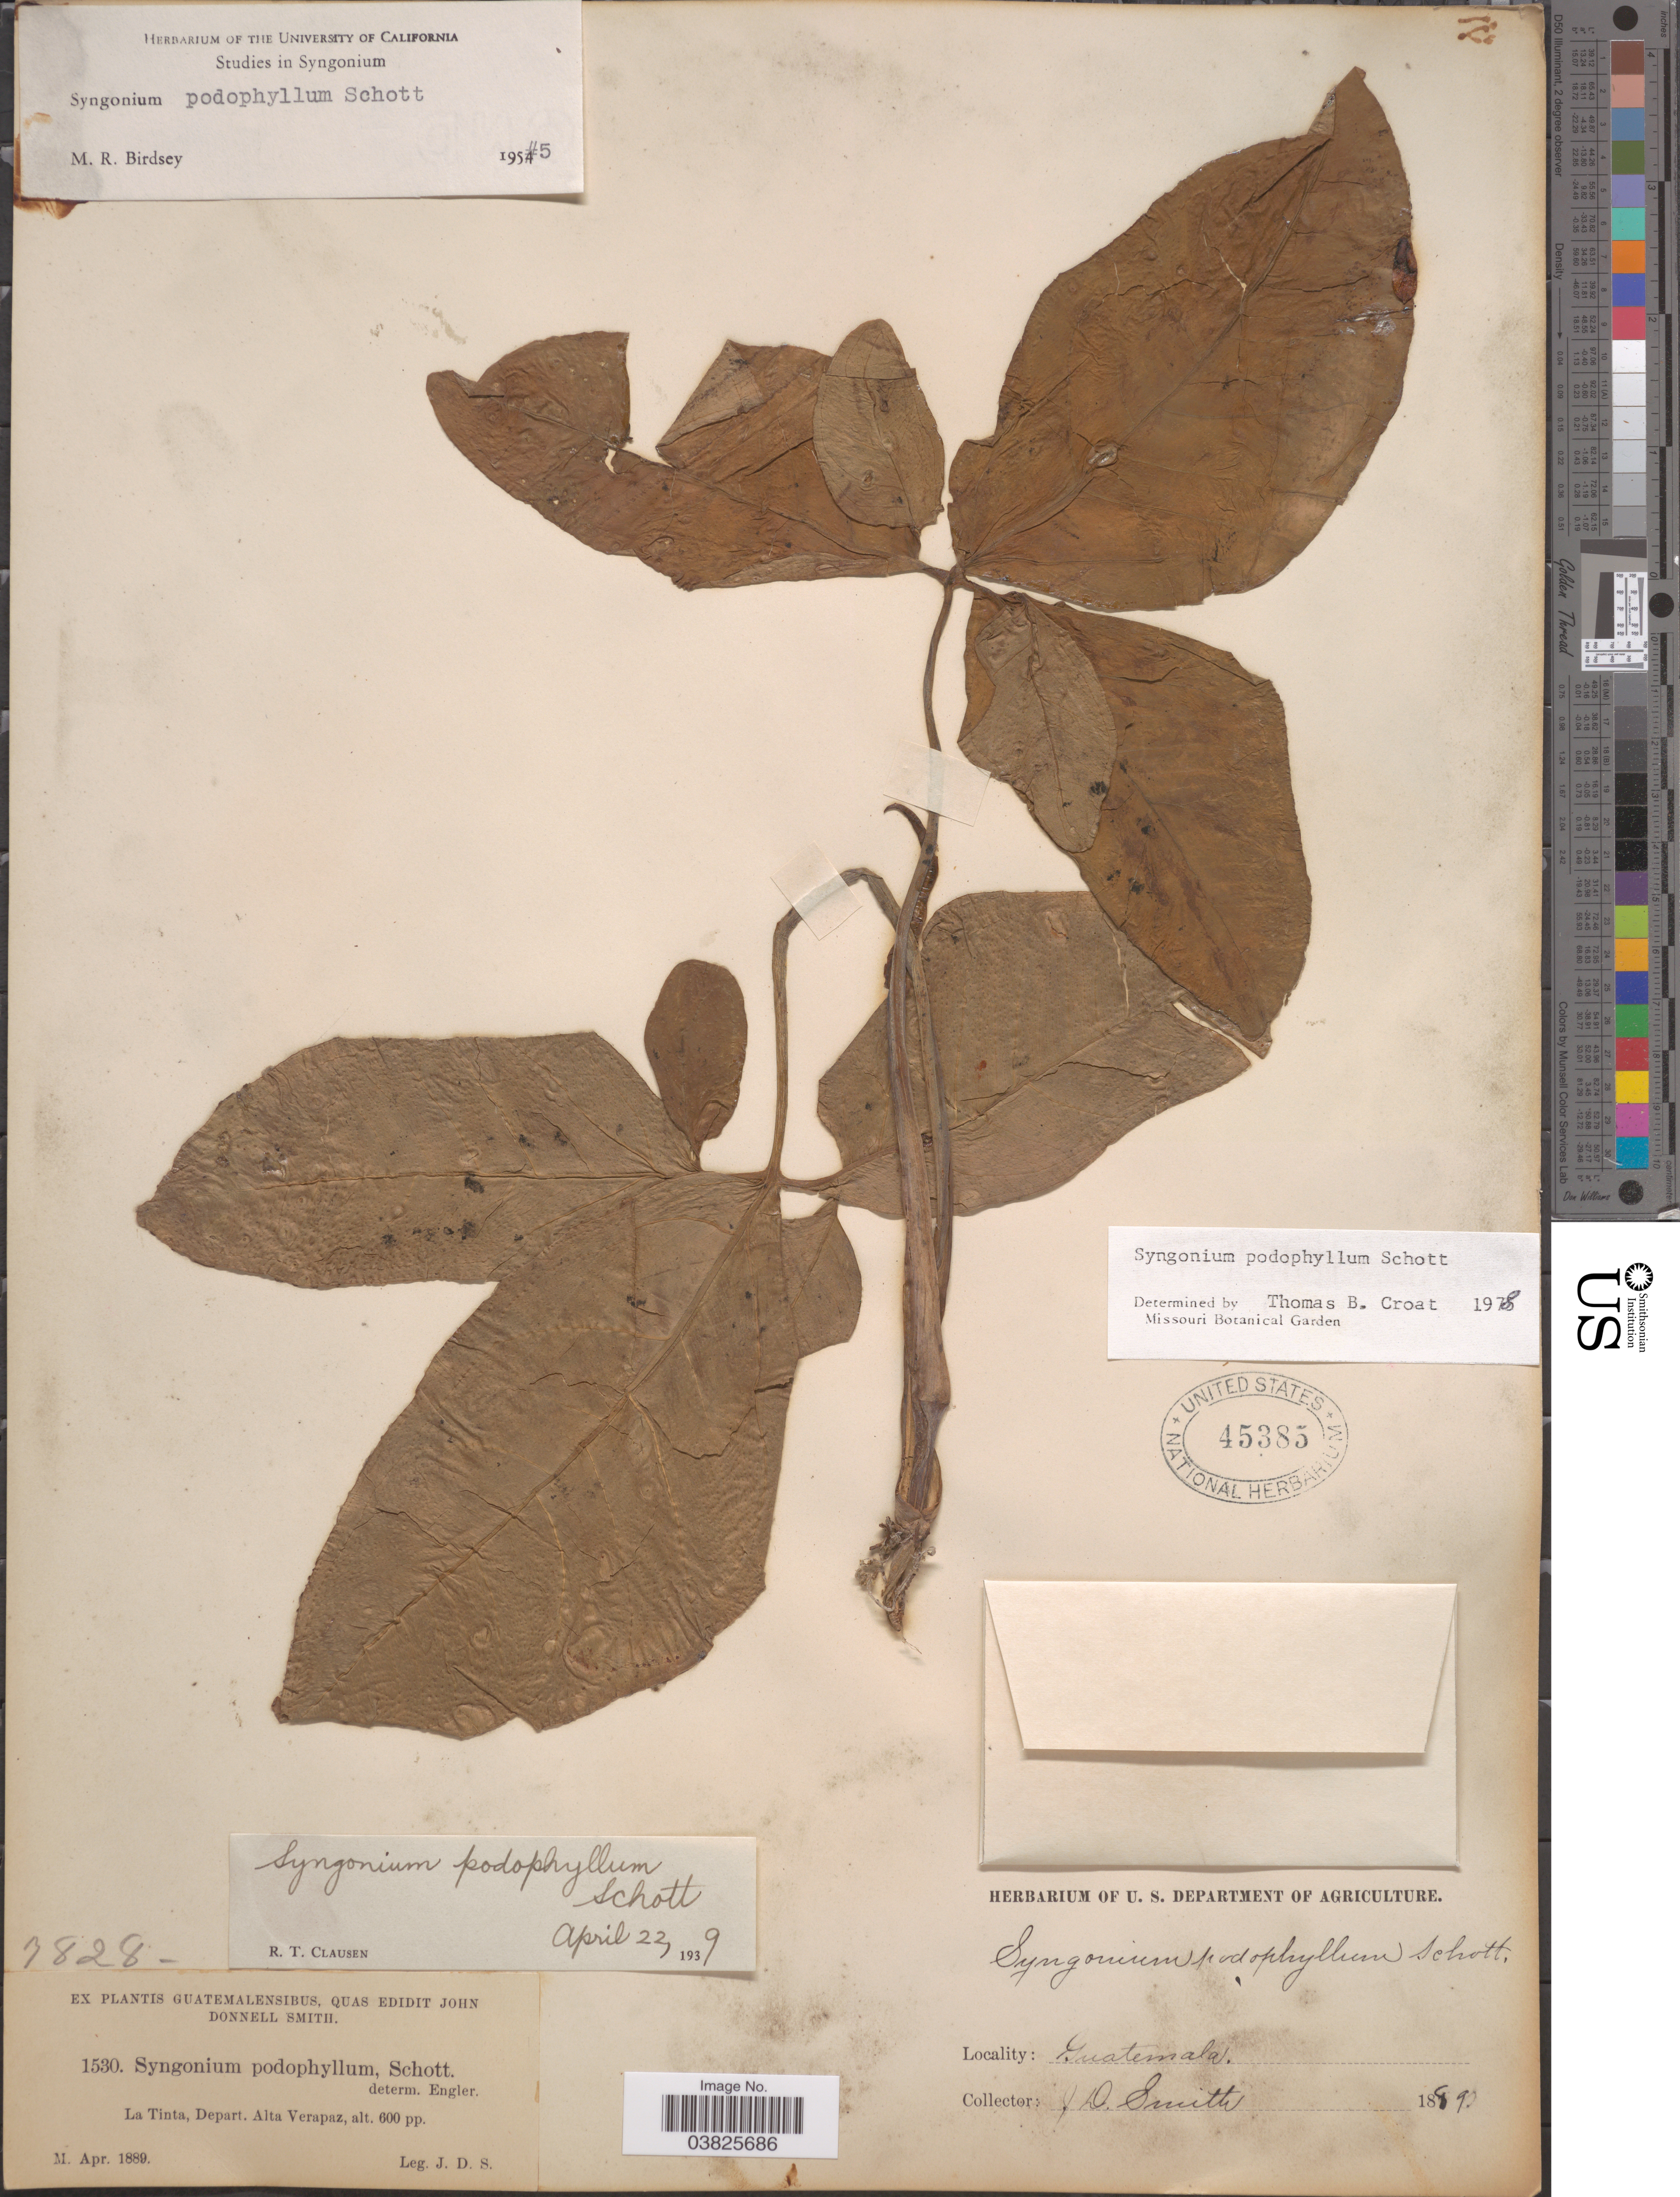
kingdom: Plantae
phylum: Tracheophyta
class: Liliopsida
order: Alismatales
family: Araceae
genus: Syngonium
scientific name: Syngonium podophyllum 'Lemon-Lime'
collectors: J. Donnell Smith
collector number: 1530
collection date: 1889-04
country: Guatemala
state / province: Alta Verapaz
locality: La Tinta, Depart. Alta Verapaz.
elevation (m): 183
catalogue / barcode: US 45385